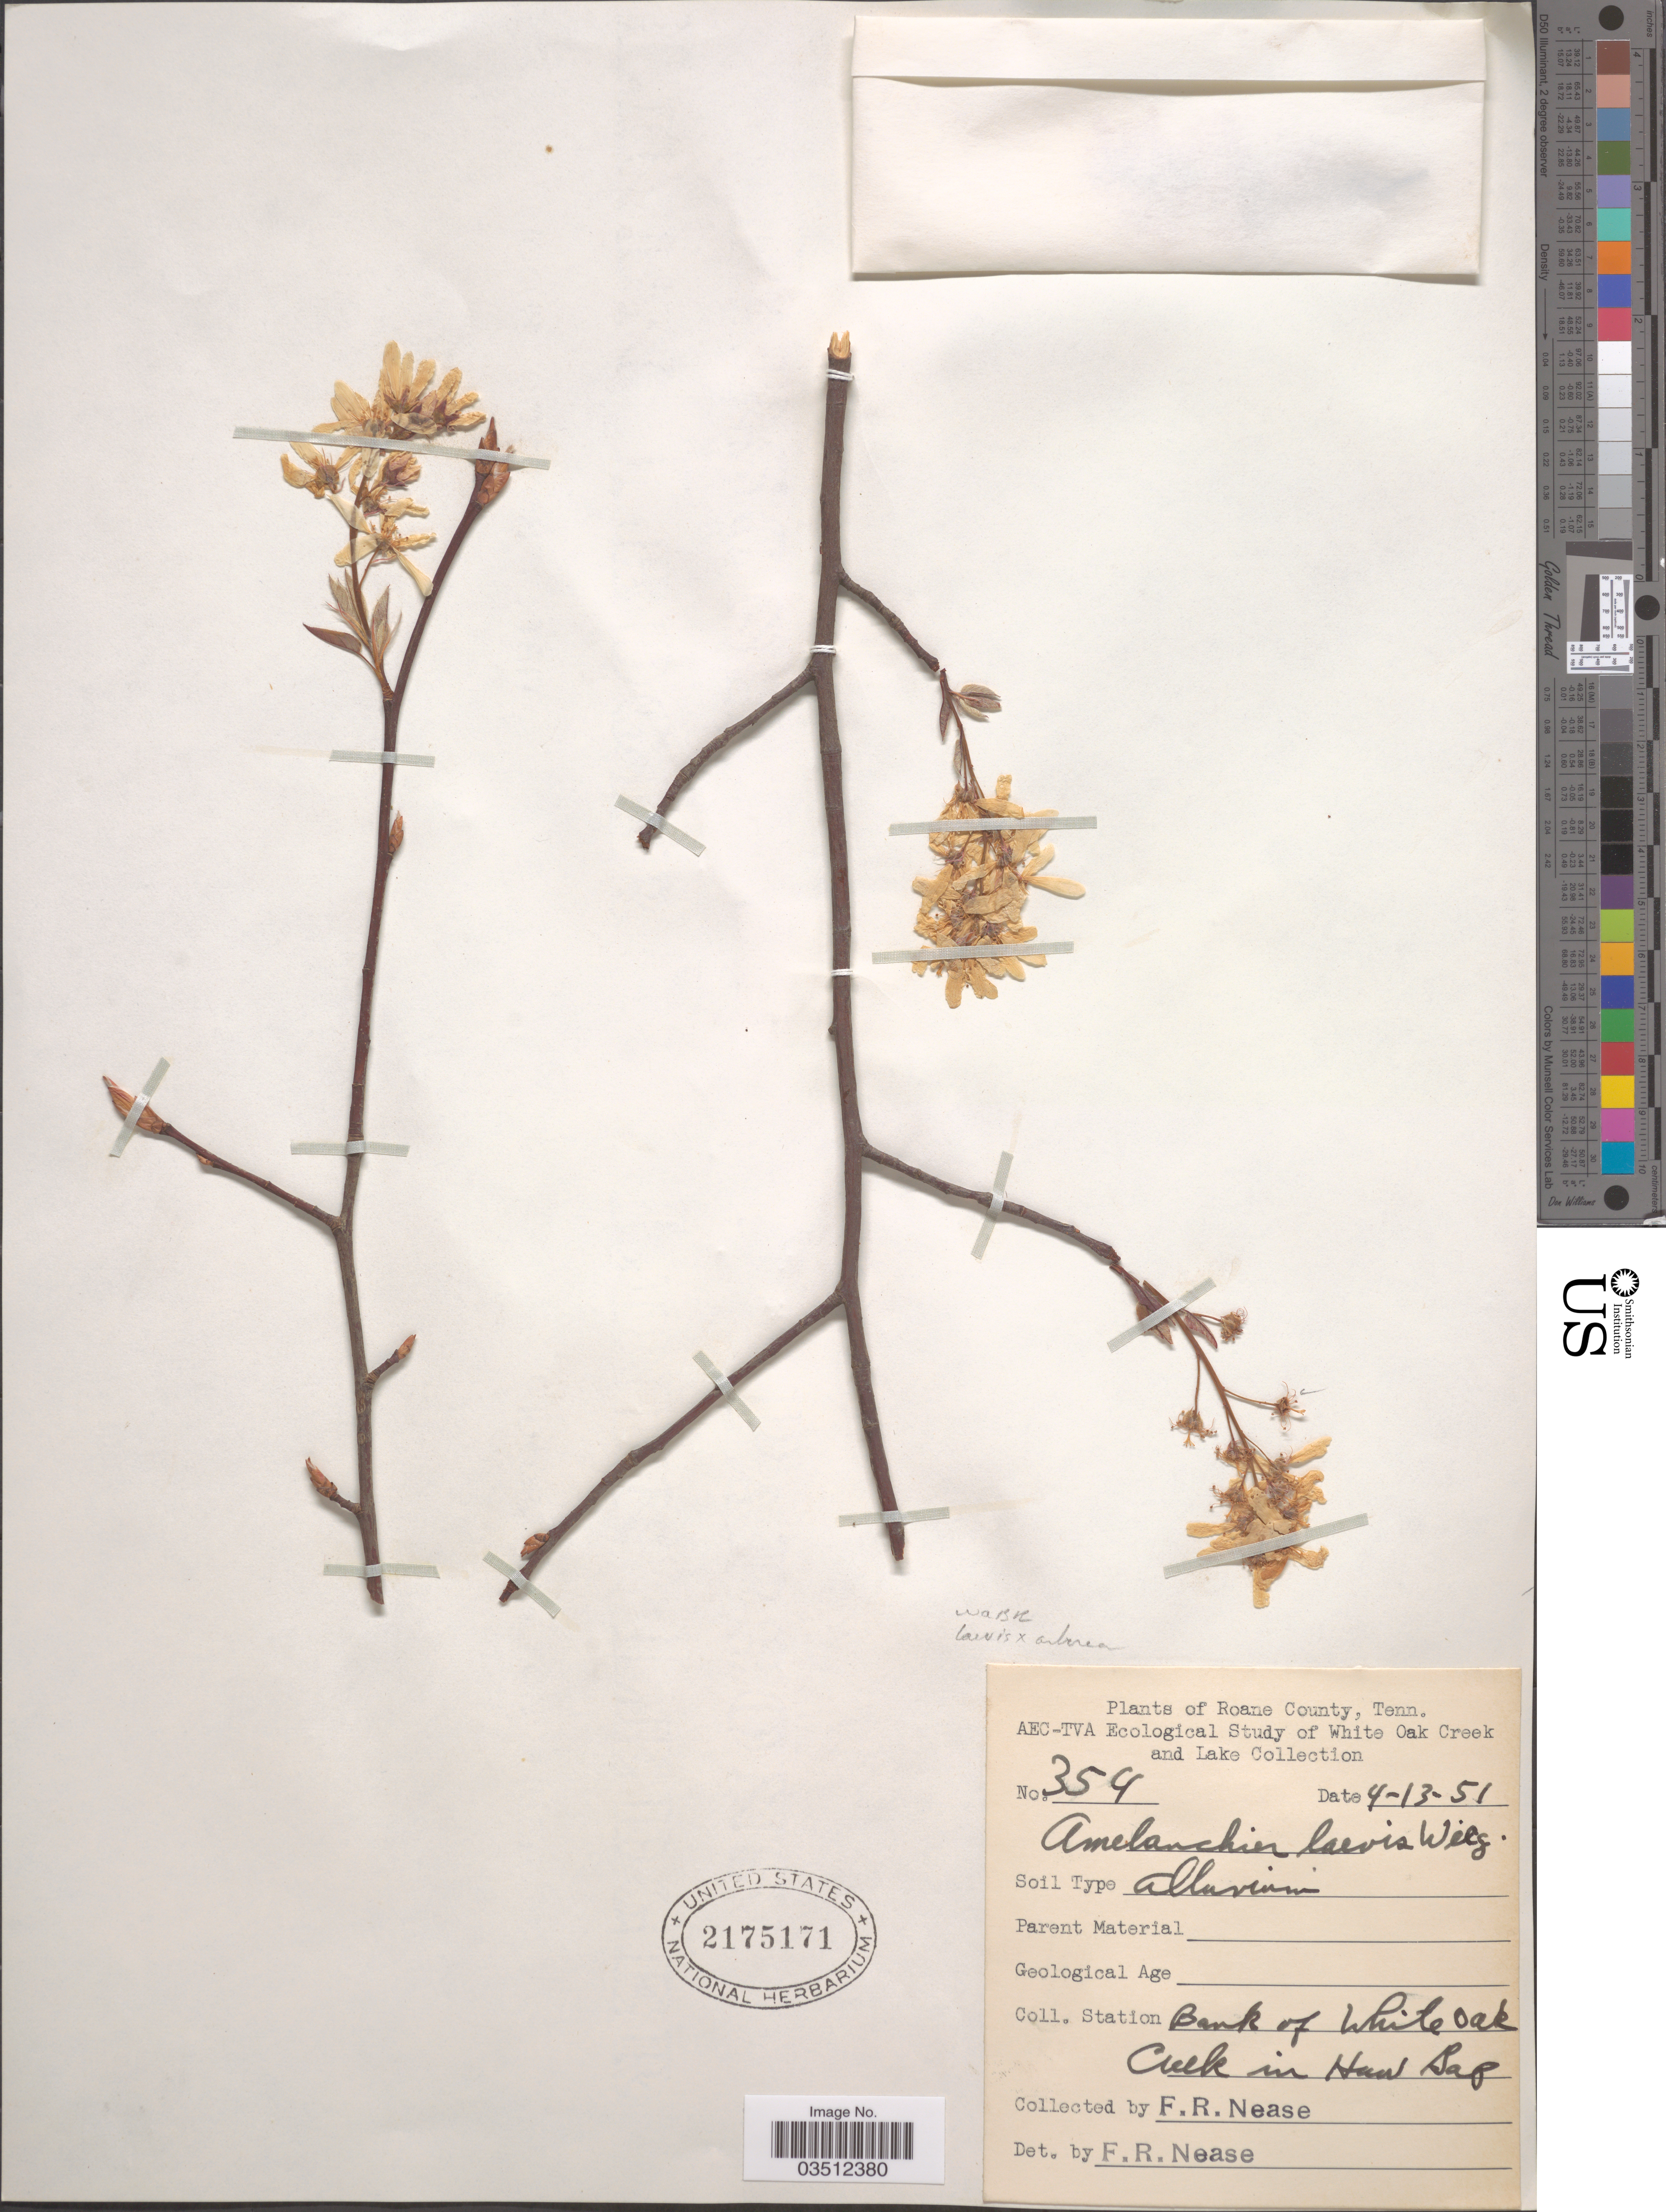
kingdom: Plantae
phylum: Tracheophyta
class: Magnoliopsida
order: Rosales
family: Rosaceae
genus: Amelanchier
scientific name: Amelanchier laevis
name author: Wiegand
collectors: F. Nease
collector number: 354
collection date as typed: Transcribed d/m/y: 13/4/51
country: United States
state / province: Tennessee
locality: Roane County. Coll. Station Bank of White Oak Creek in Haw Gap.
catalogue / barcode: US 2175171